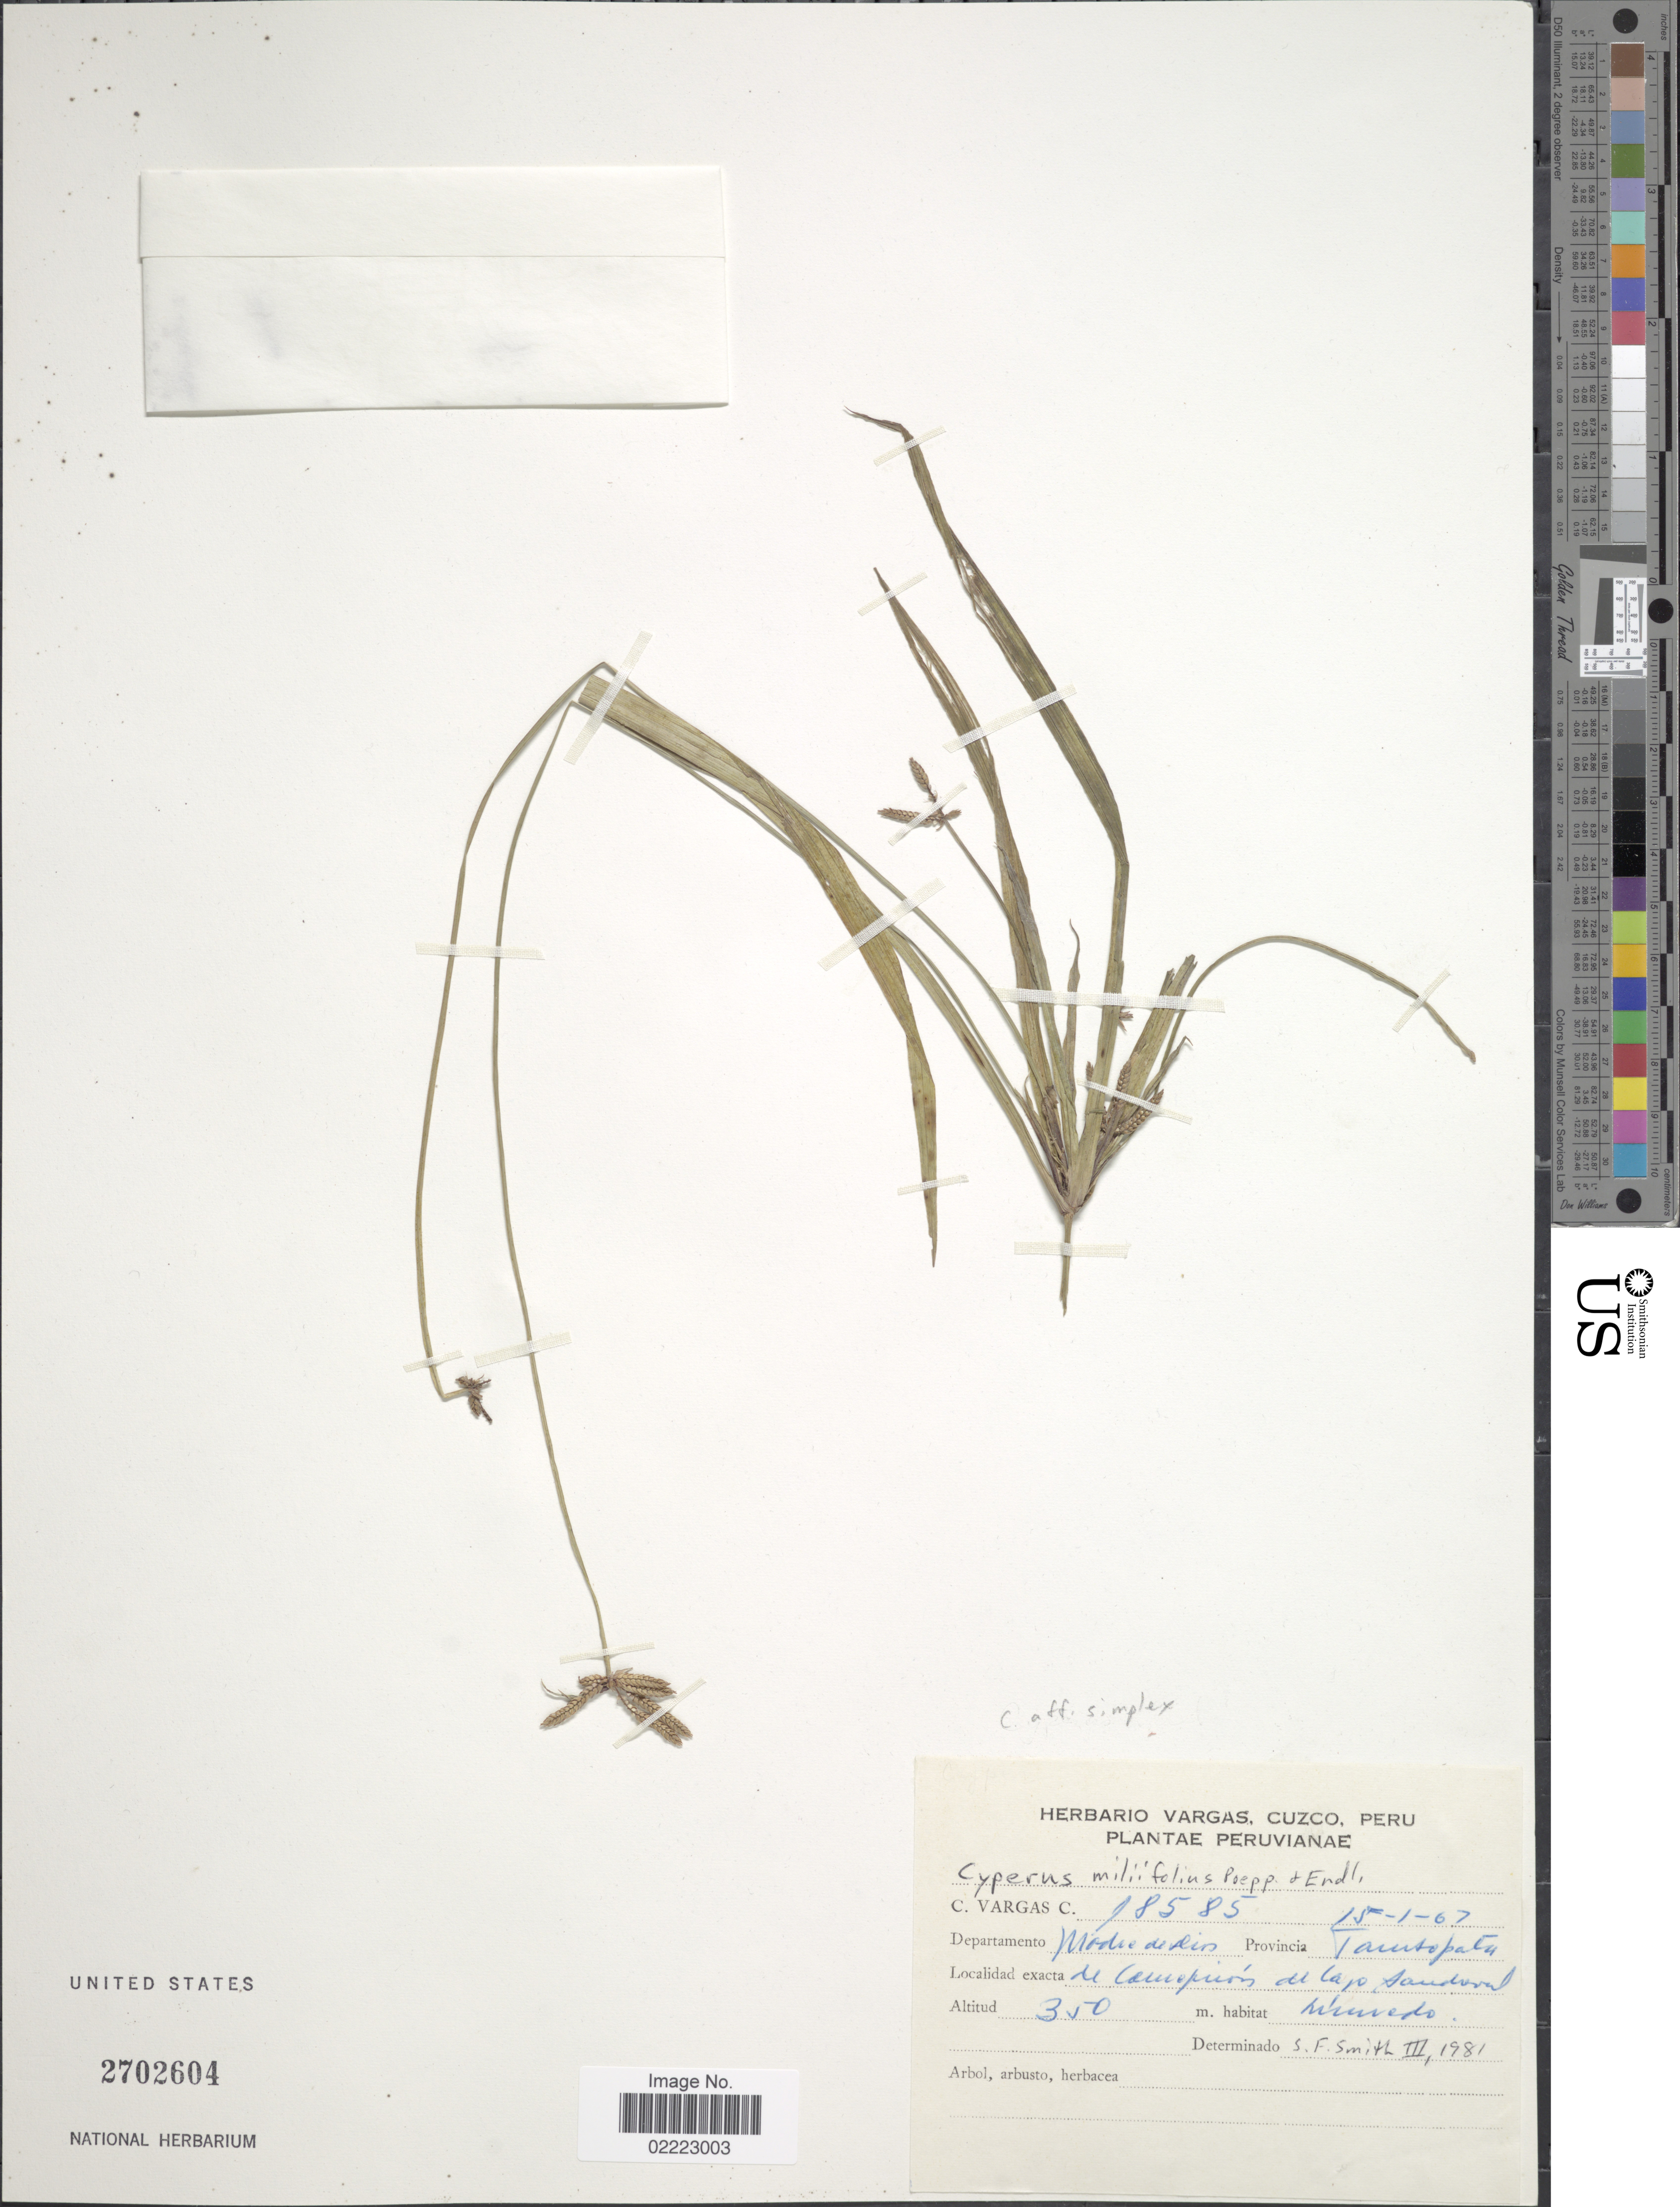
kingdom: Plantae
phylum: Tracheophyta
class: Liliopsida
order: Poales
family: Cyperaceae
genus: Cyperus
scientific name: Cyperus miliifolius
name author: Poepp. & Kunth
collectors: C. Vargas Calderón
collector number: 18585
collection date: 1967-01-15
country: Peru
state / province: Madre de Dios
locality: Provinca Tambopata, de Concepcion del lago Sandoval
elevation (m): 350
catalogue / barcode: US 2702604